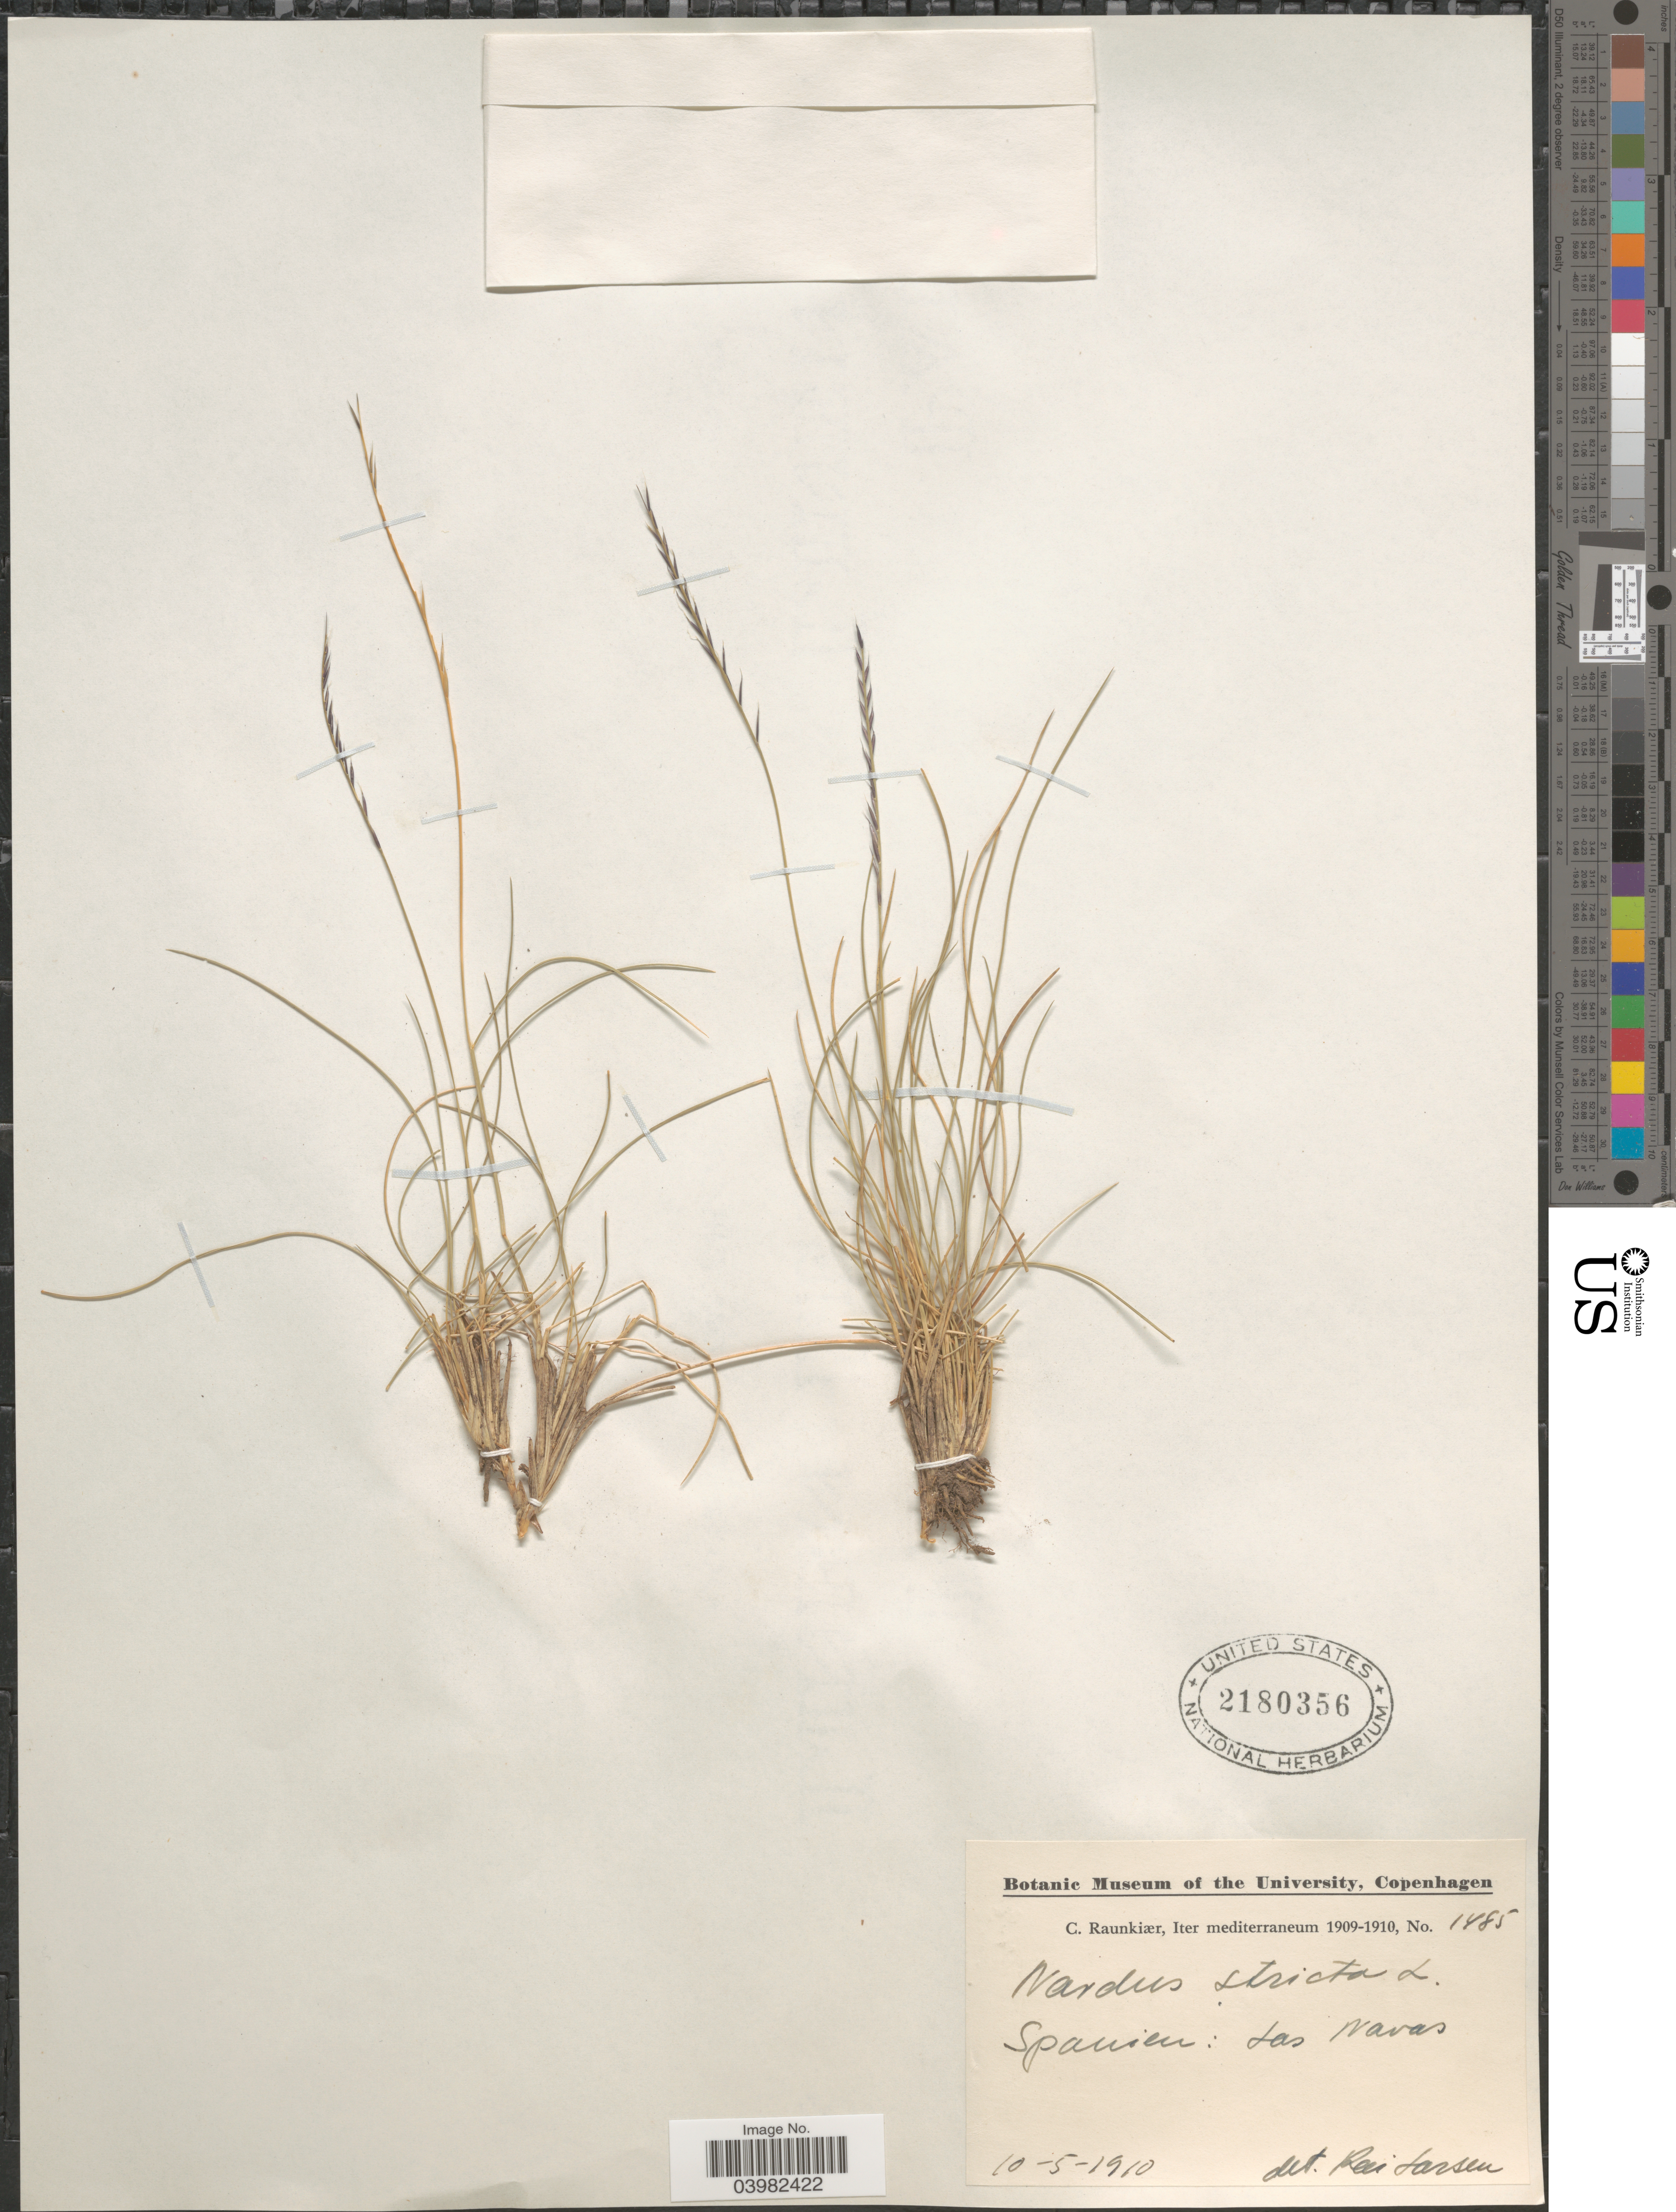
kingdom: Plantae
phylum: Tracheophyta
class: Liliopsida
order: Poales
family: Poaceae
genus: Nardus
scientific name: Nardus stricta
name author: L.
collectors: C. Raunkiær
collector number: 1485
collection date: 1910-05-10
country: Spain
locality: Spanien: Las Navas.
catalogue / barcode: US 2180356